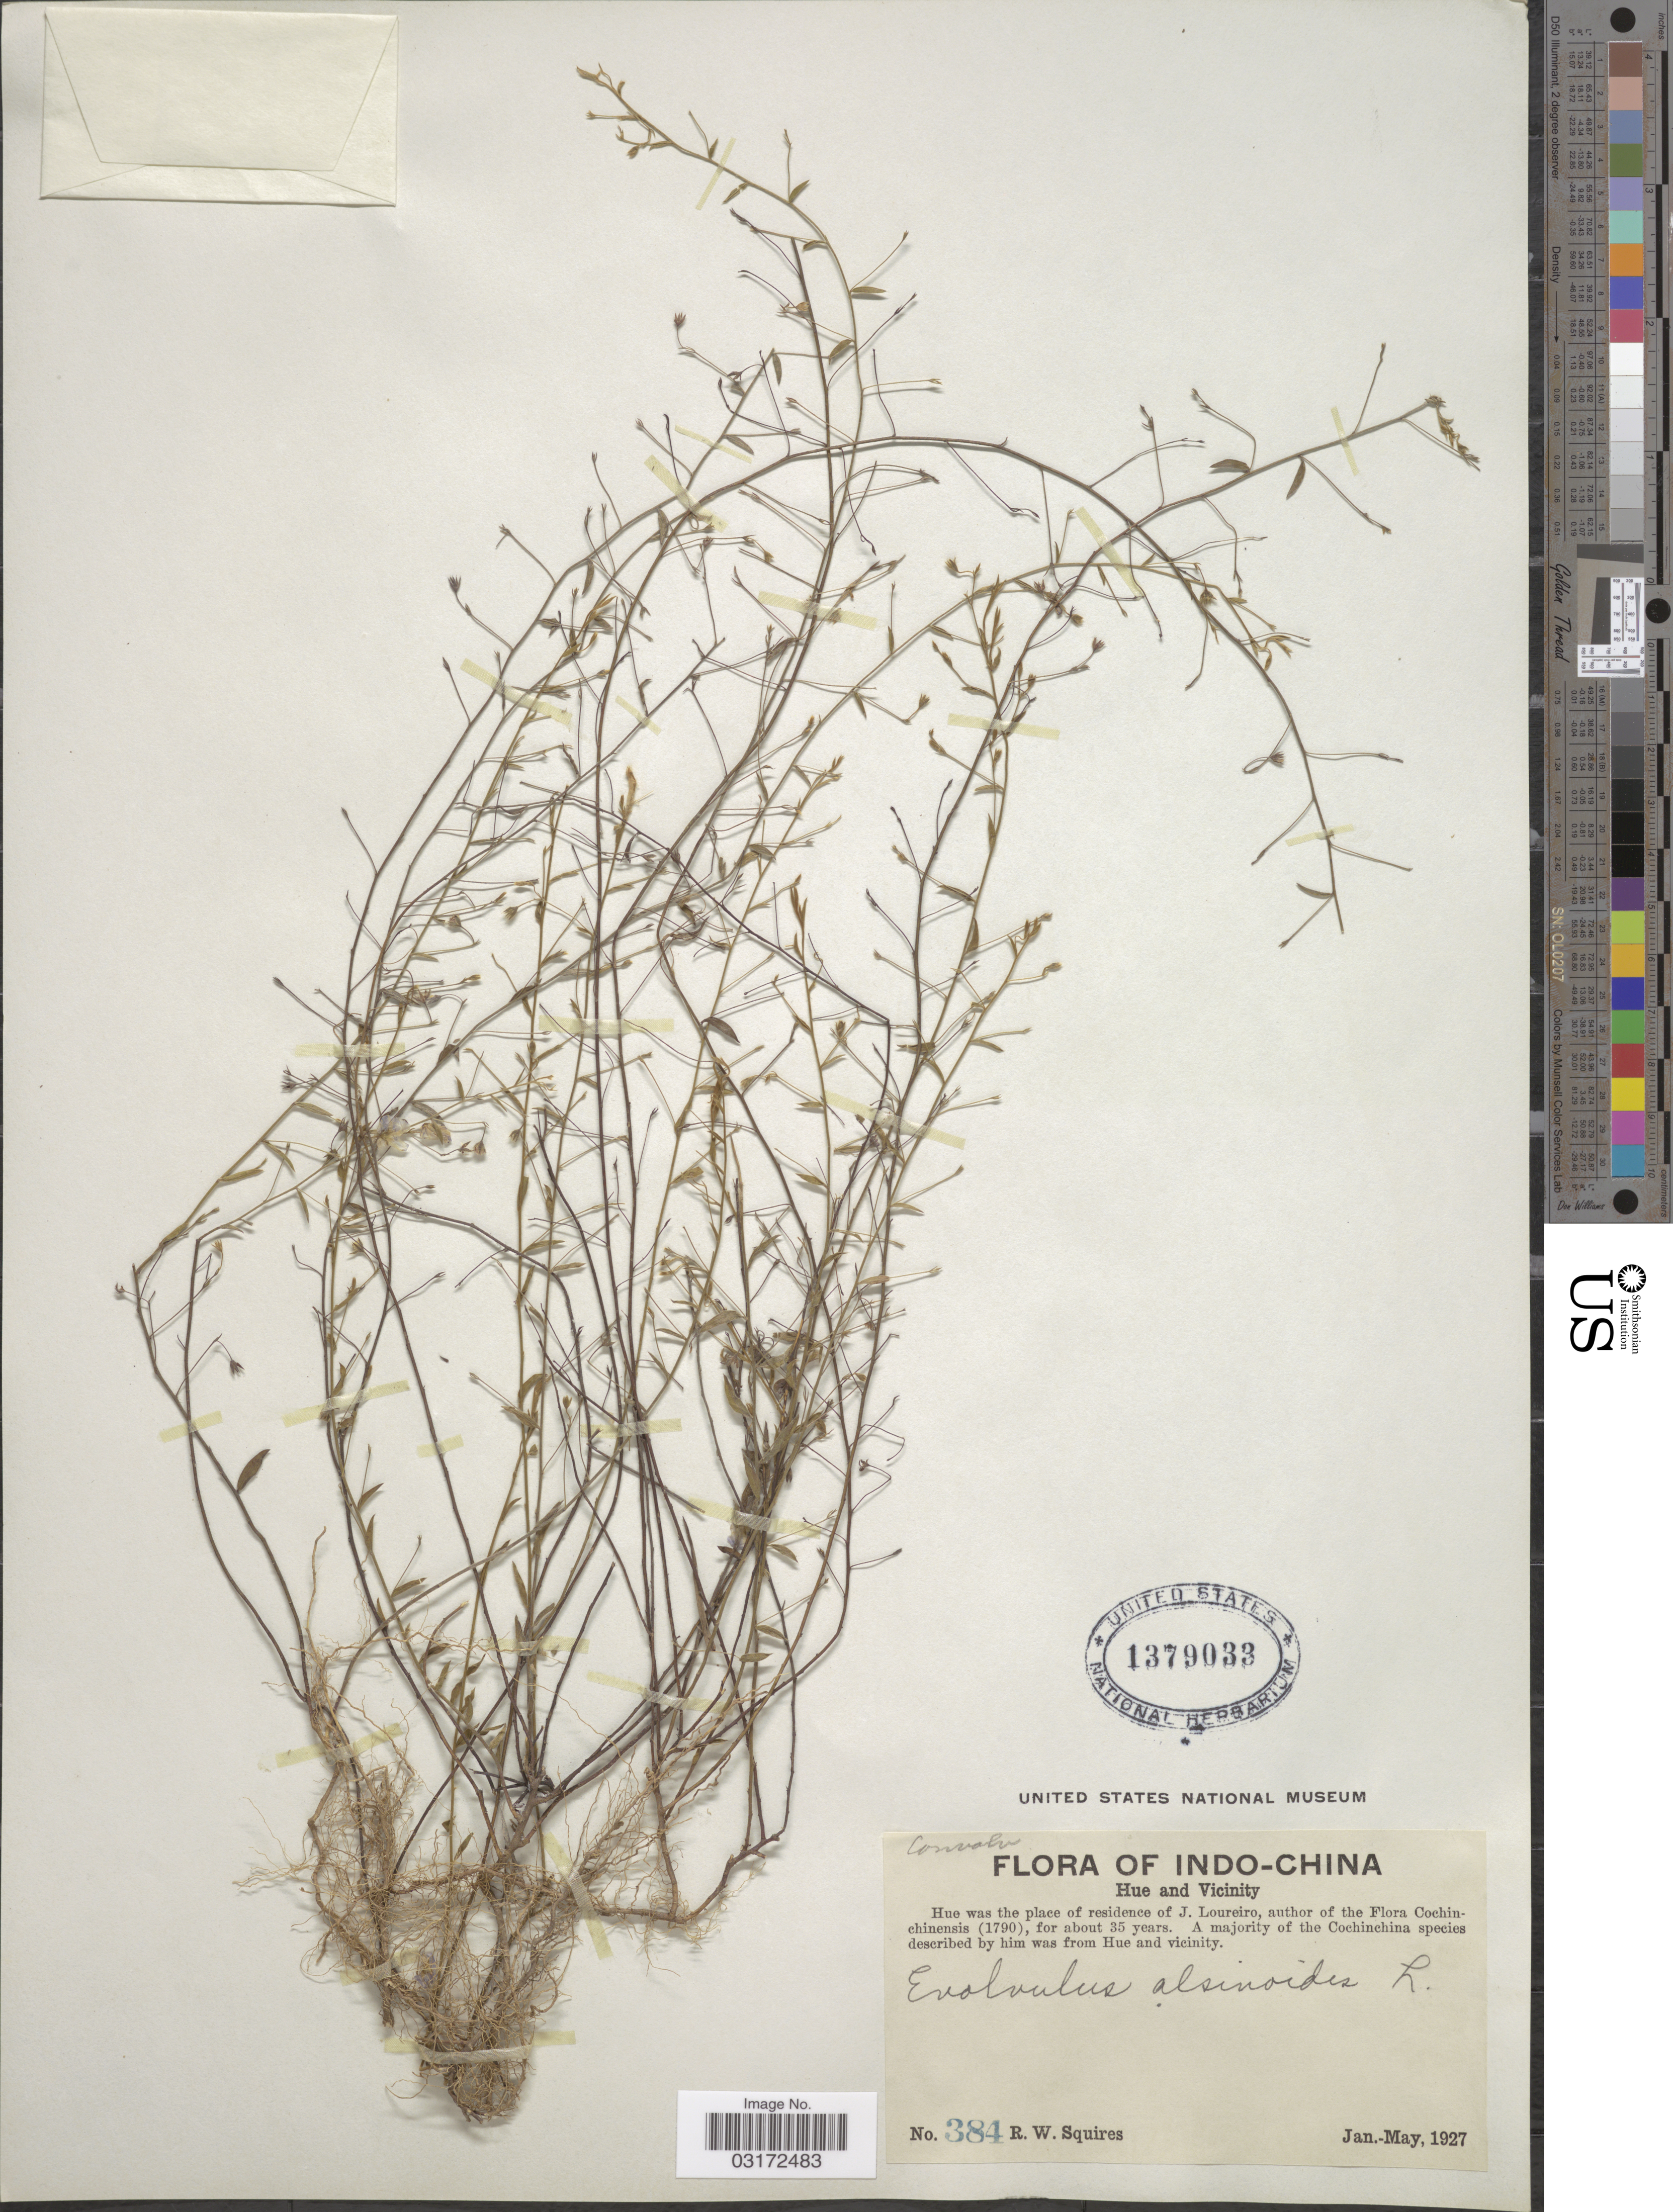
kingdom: Plantae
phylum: Tracheophyta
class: Magnoliopsida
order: Solanales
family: Convolvulaceae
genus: Evolvulus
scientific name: Evolvulus alsinoides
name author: (L.) L.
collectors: R. Squires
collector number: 384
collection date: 1927-01/1927-05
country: Vietnam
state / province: Thua Thien-Hue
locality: Indo-china. Hue and vicinity.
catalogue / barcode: US 1379033